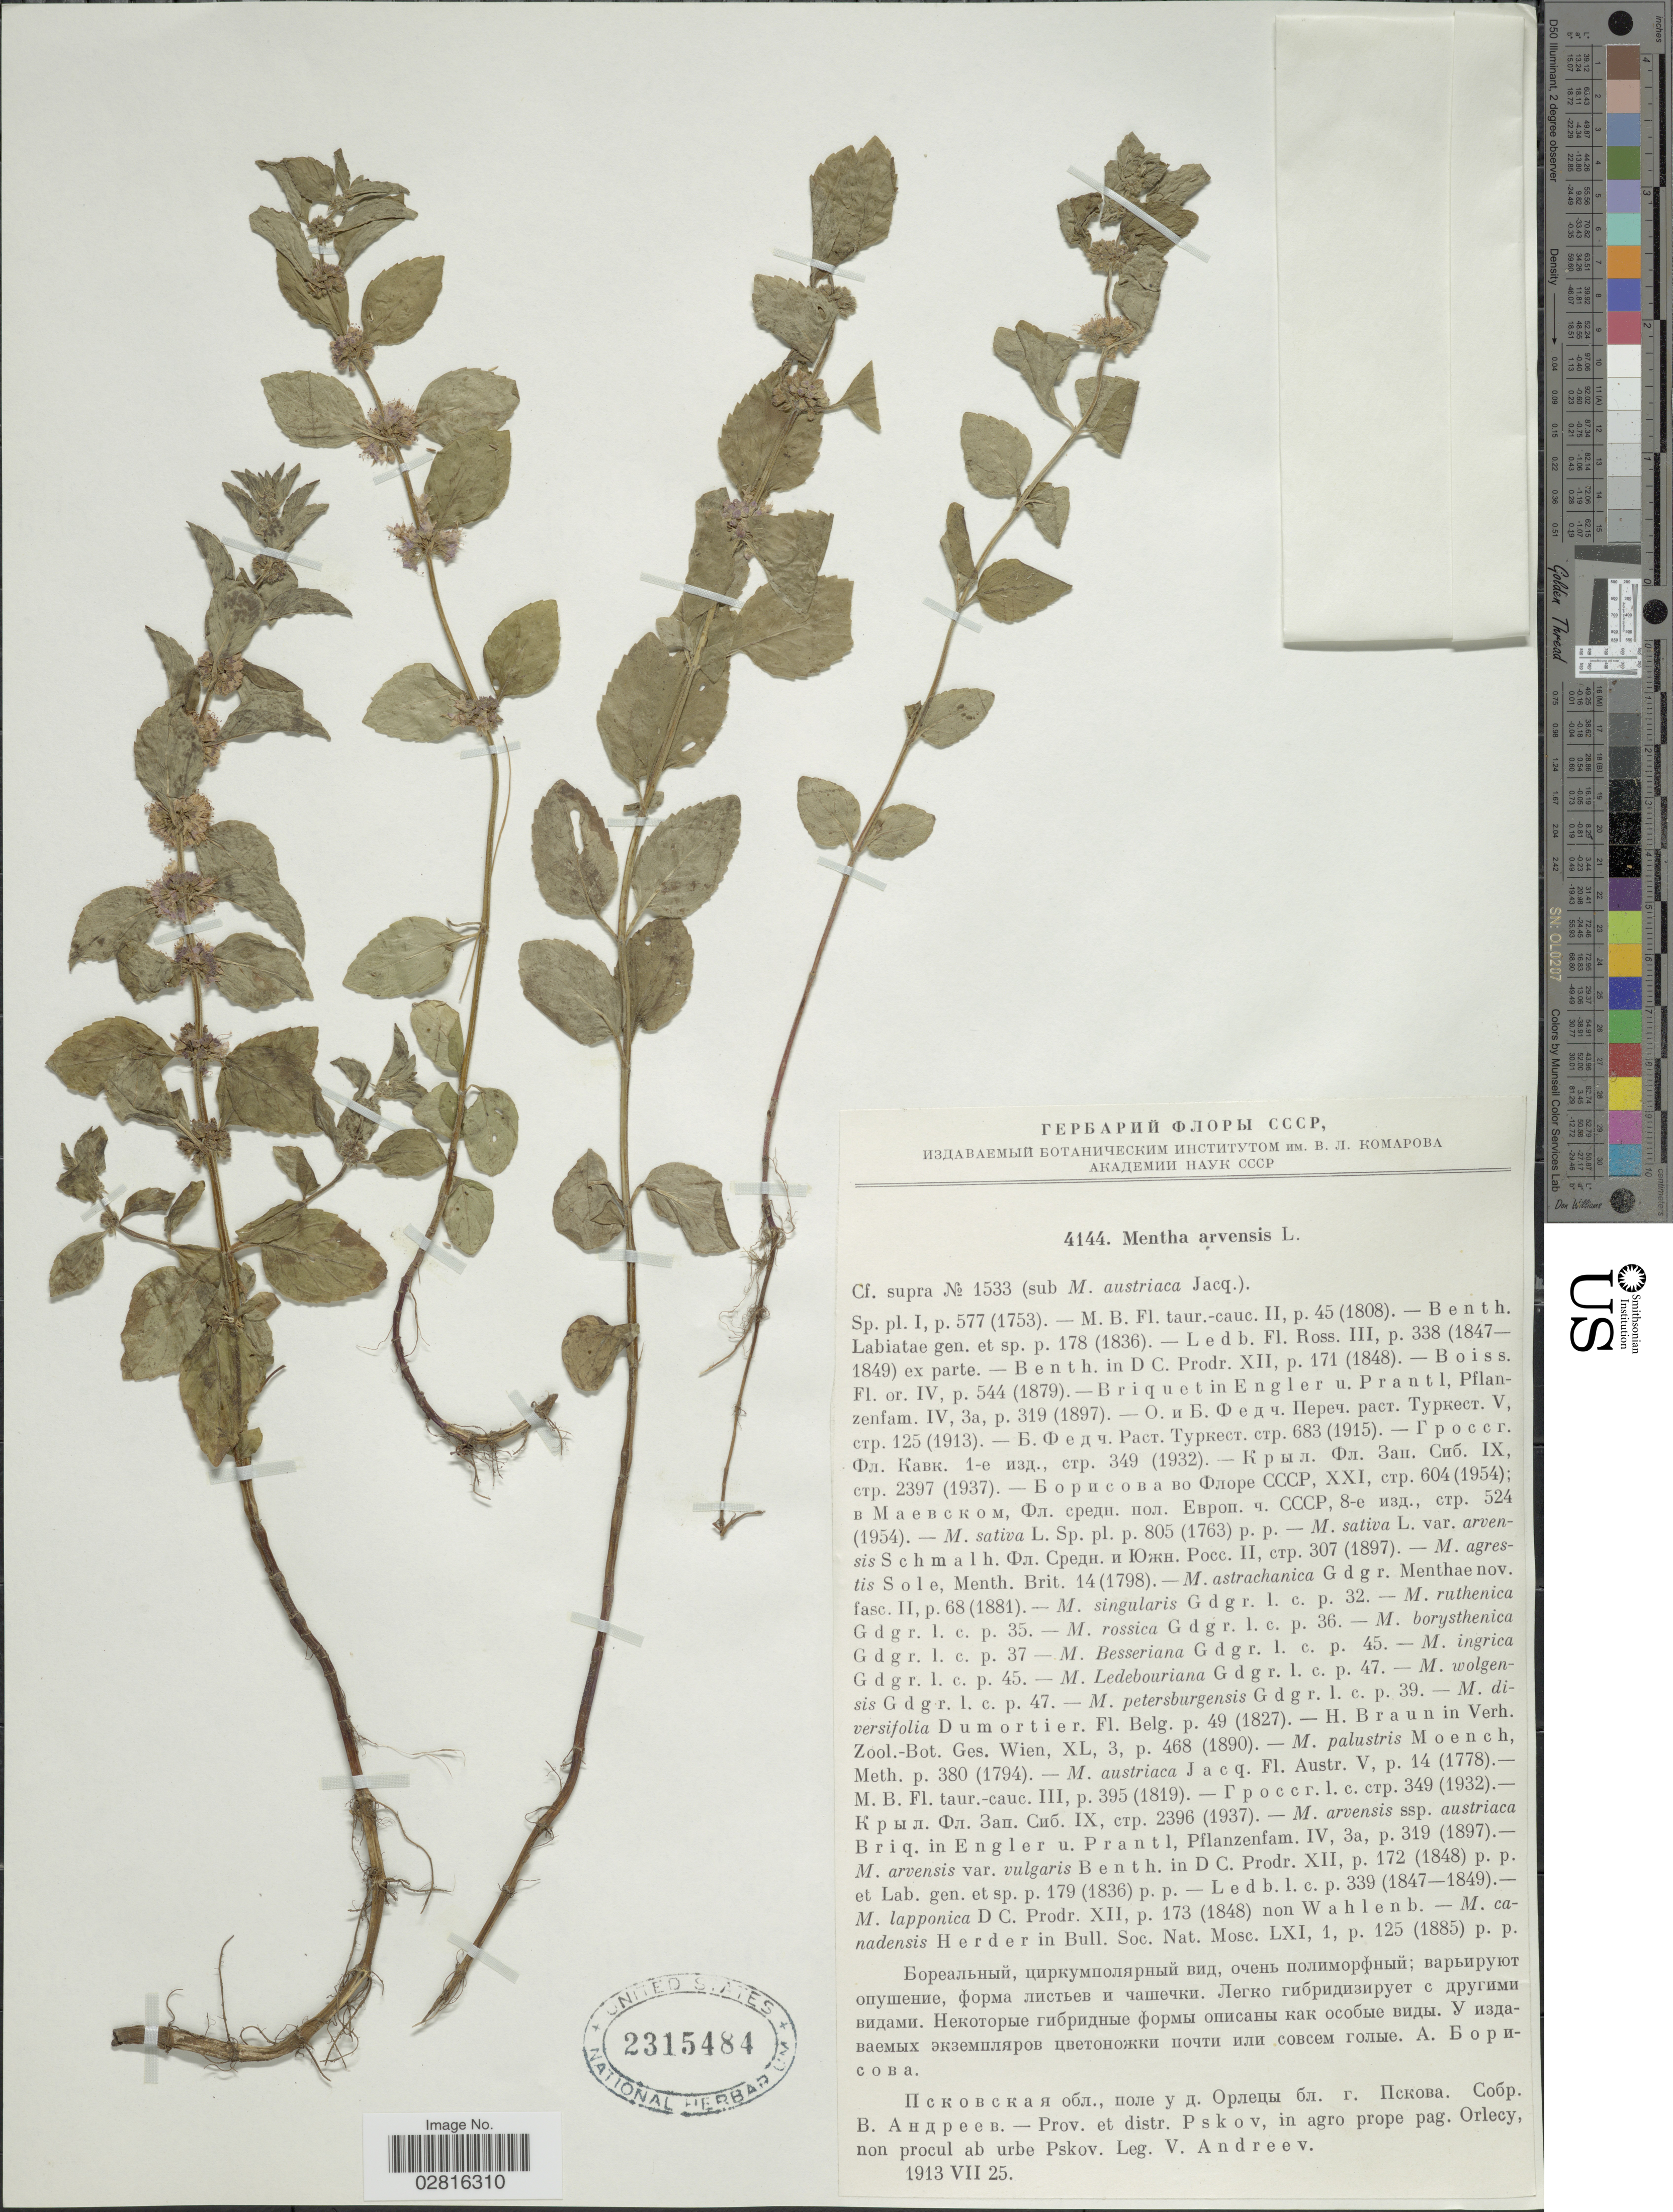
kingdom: Plantae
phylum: Tracheophyta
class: Magnoliopsida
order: Lamiales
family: Lamiaceae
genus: Mentha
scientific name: Mentha arvensis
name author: L.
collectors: V. Andreev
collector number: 4144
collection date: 1913-07-25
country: Russian Federation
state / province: Pskov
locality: Prov. et distr. Pskov, in agro prope pag. Orlecy, non procul ab urbe Pskov.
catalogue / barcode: US 2315484